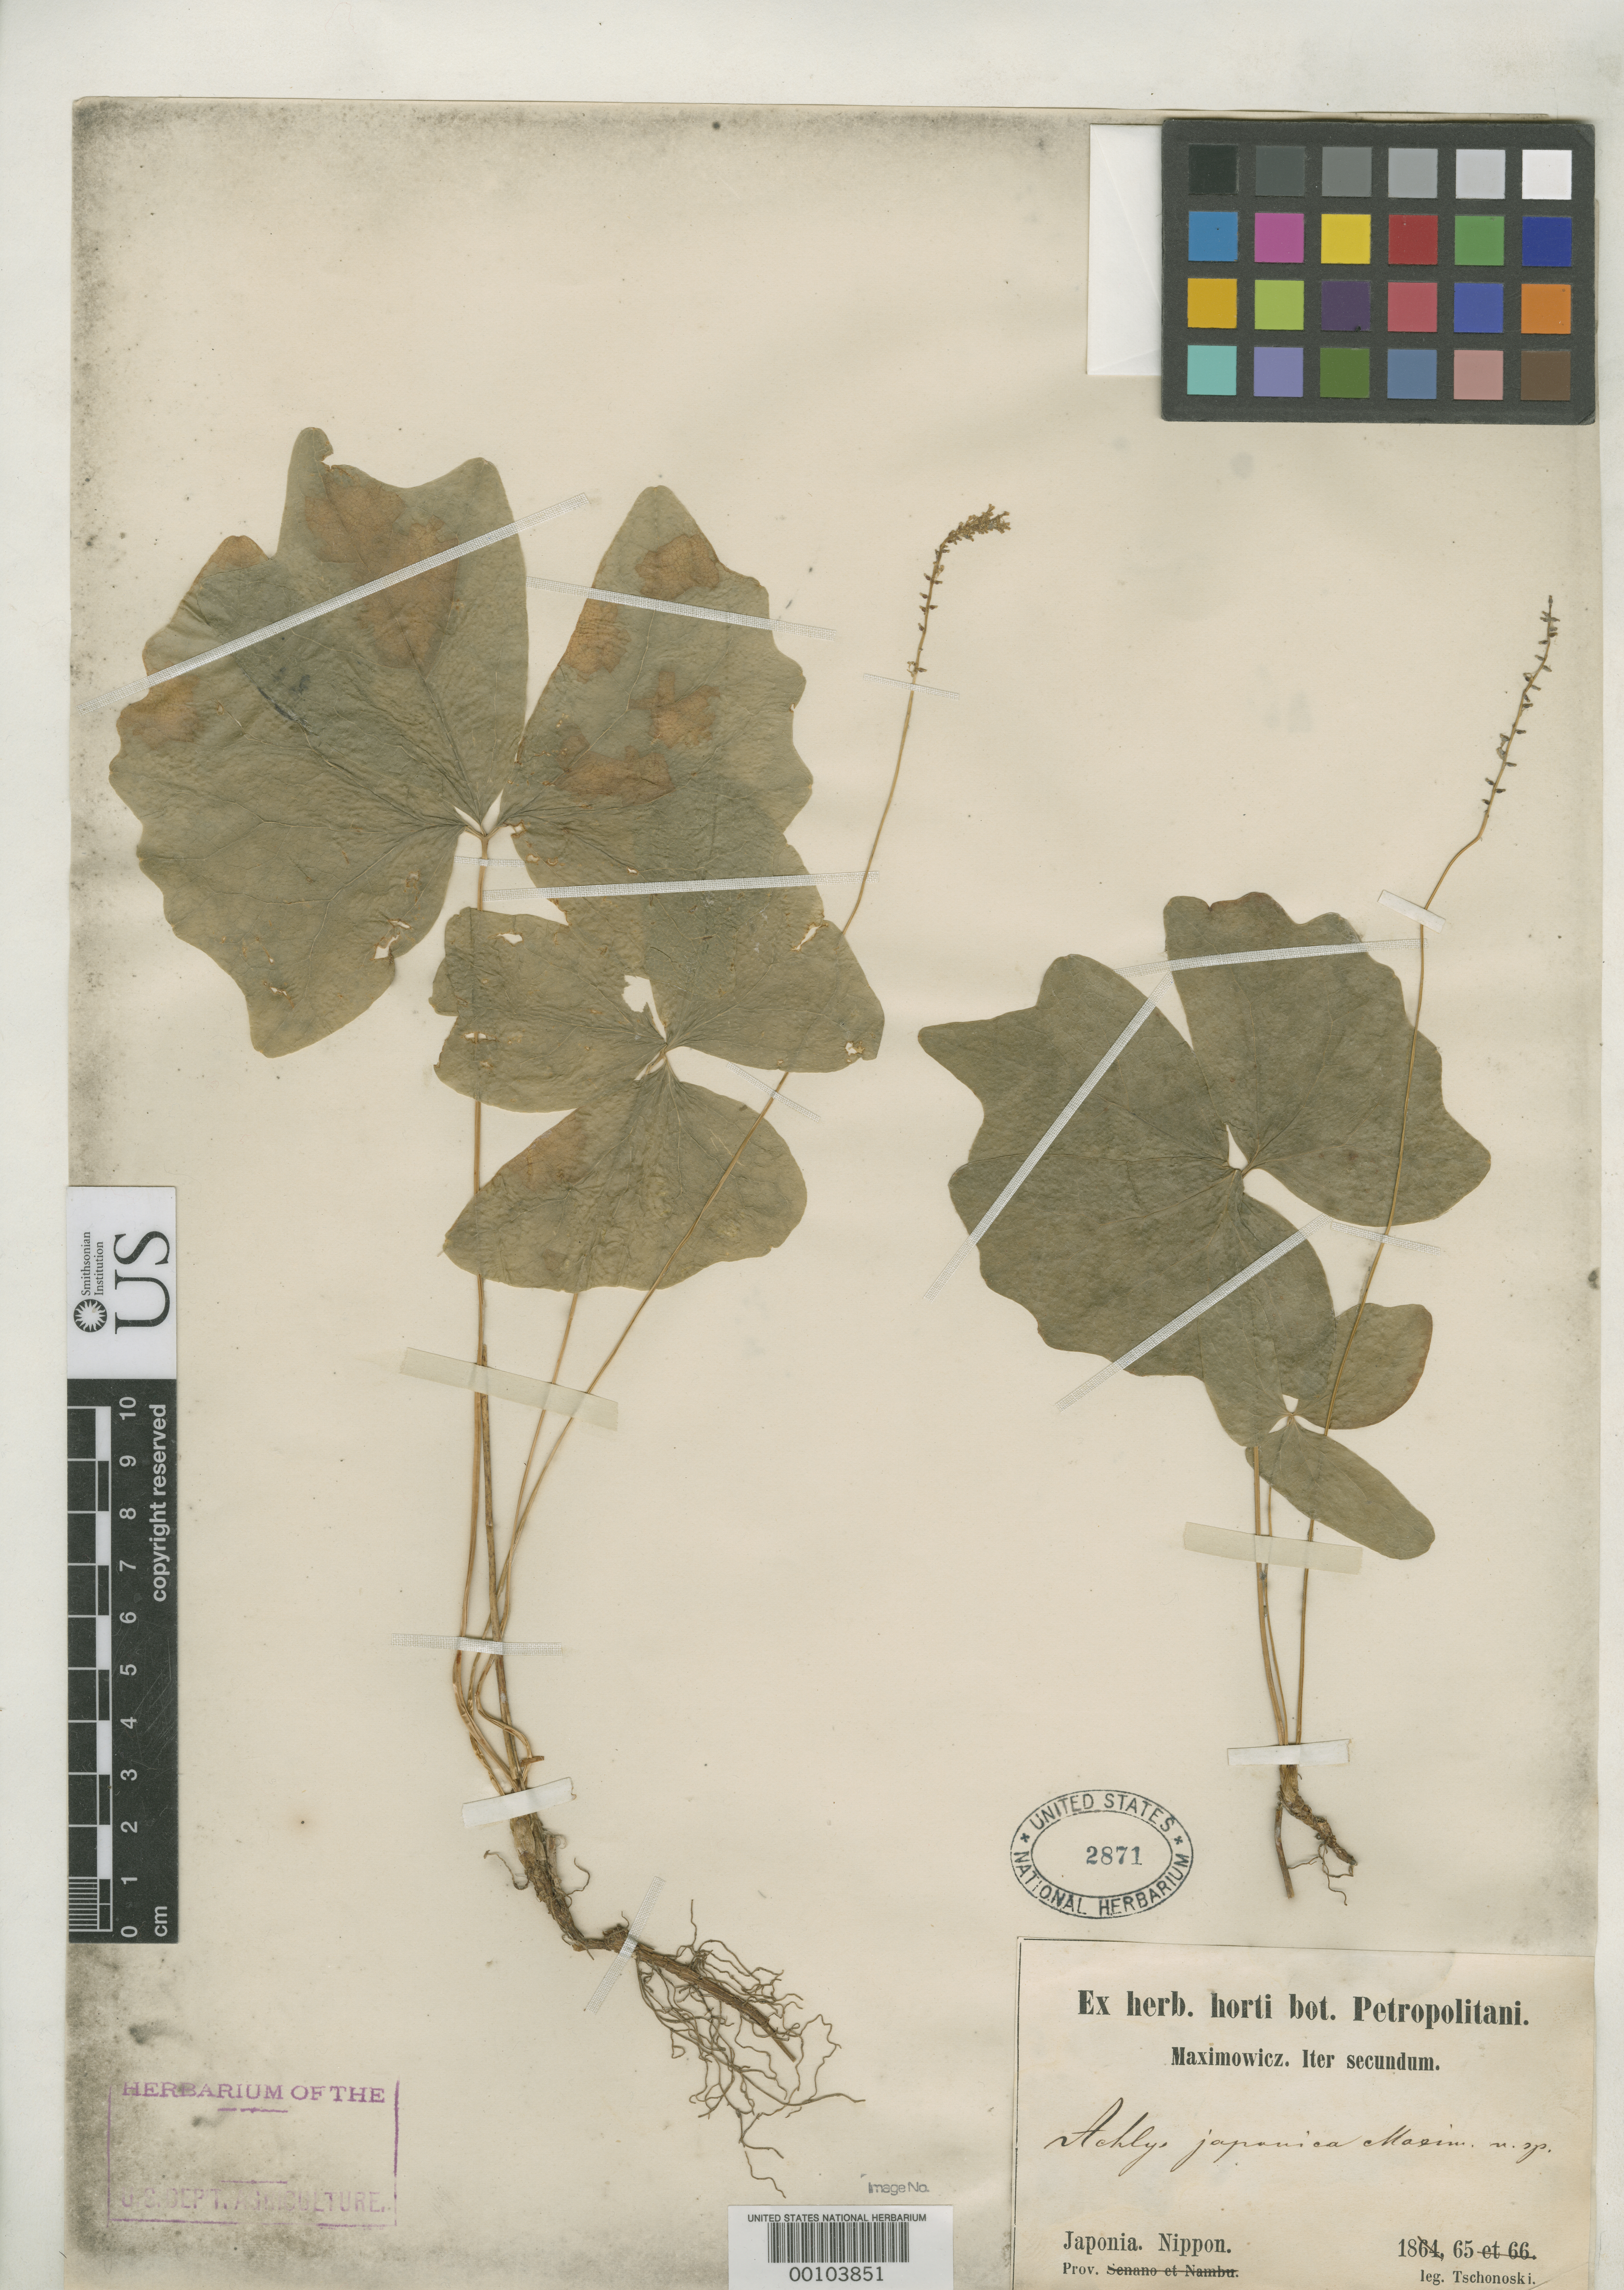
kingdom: Plantae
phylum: Tracheophyta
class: Magnoliopsida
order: Ranunculales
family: Berberidaceae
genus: Achlys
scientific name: Achlys japonica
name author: Maxim.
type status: Type Collection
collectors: S. Tschonoski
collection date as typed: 1865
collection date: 1865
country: Japan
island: Honshu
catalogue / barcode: US 2871